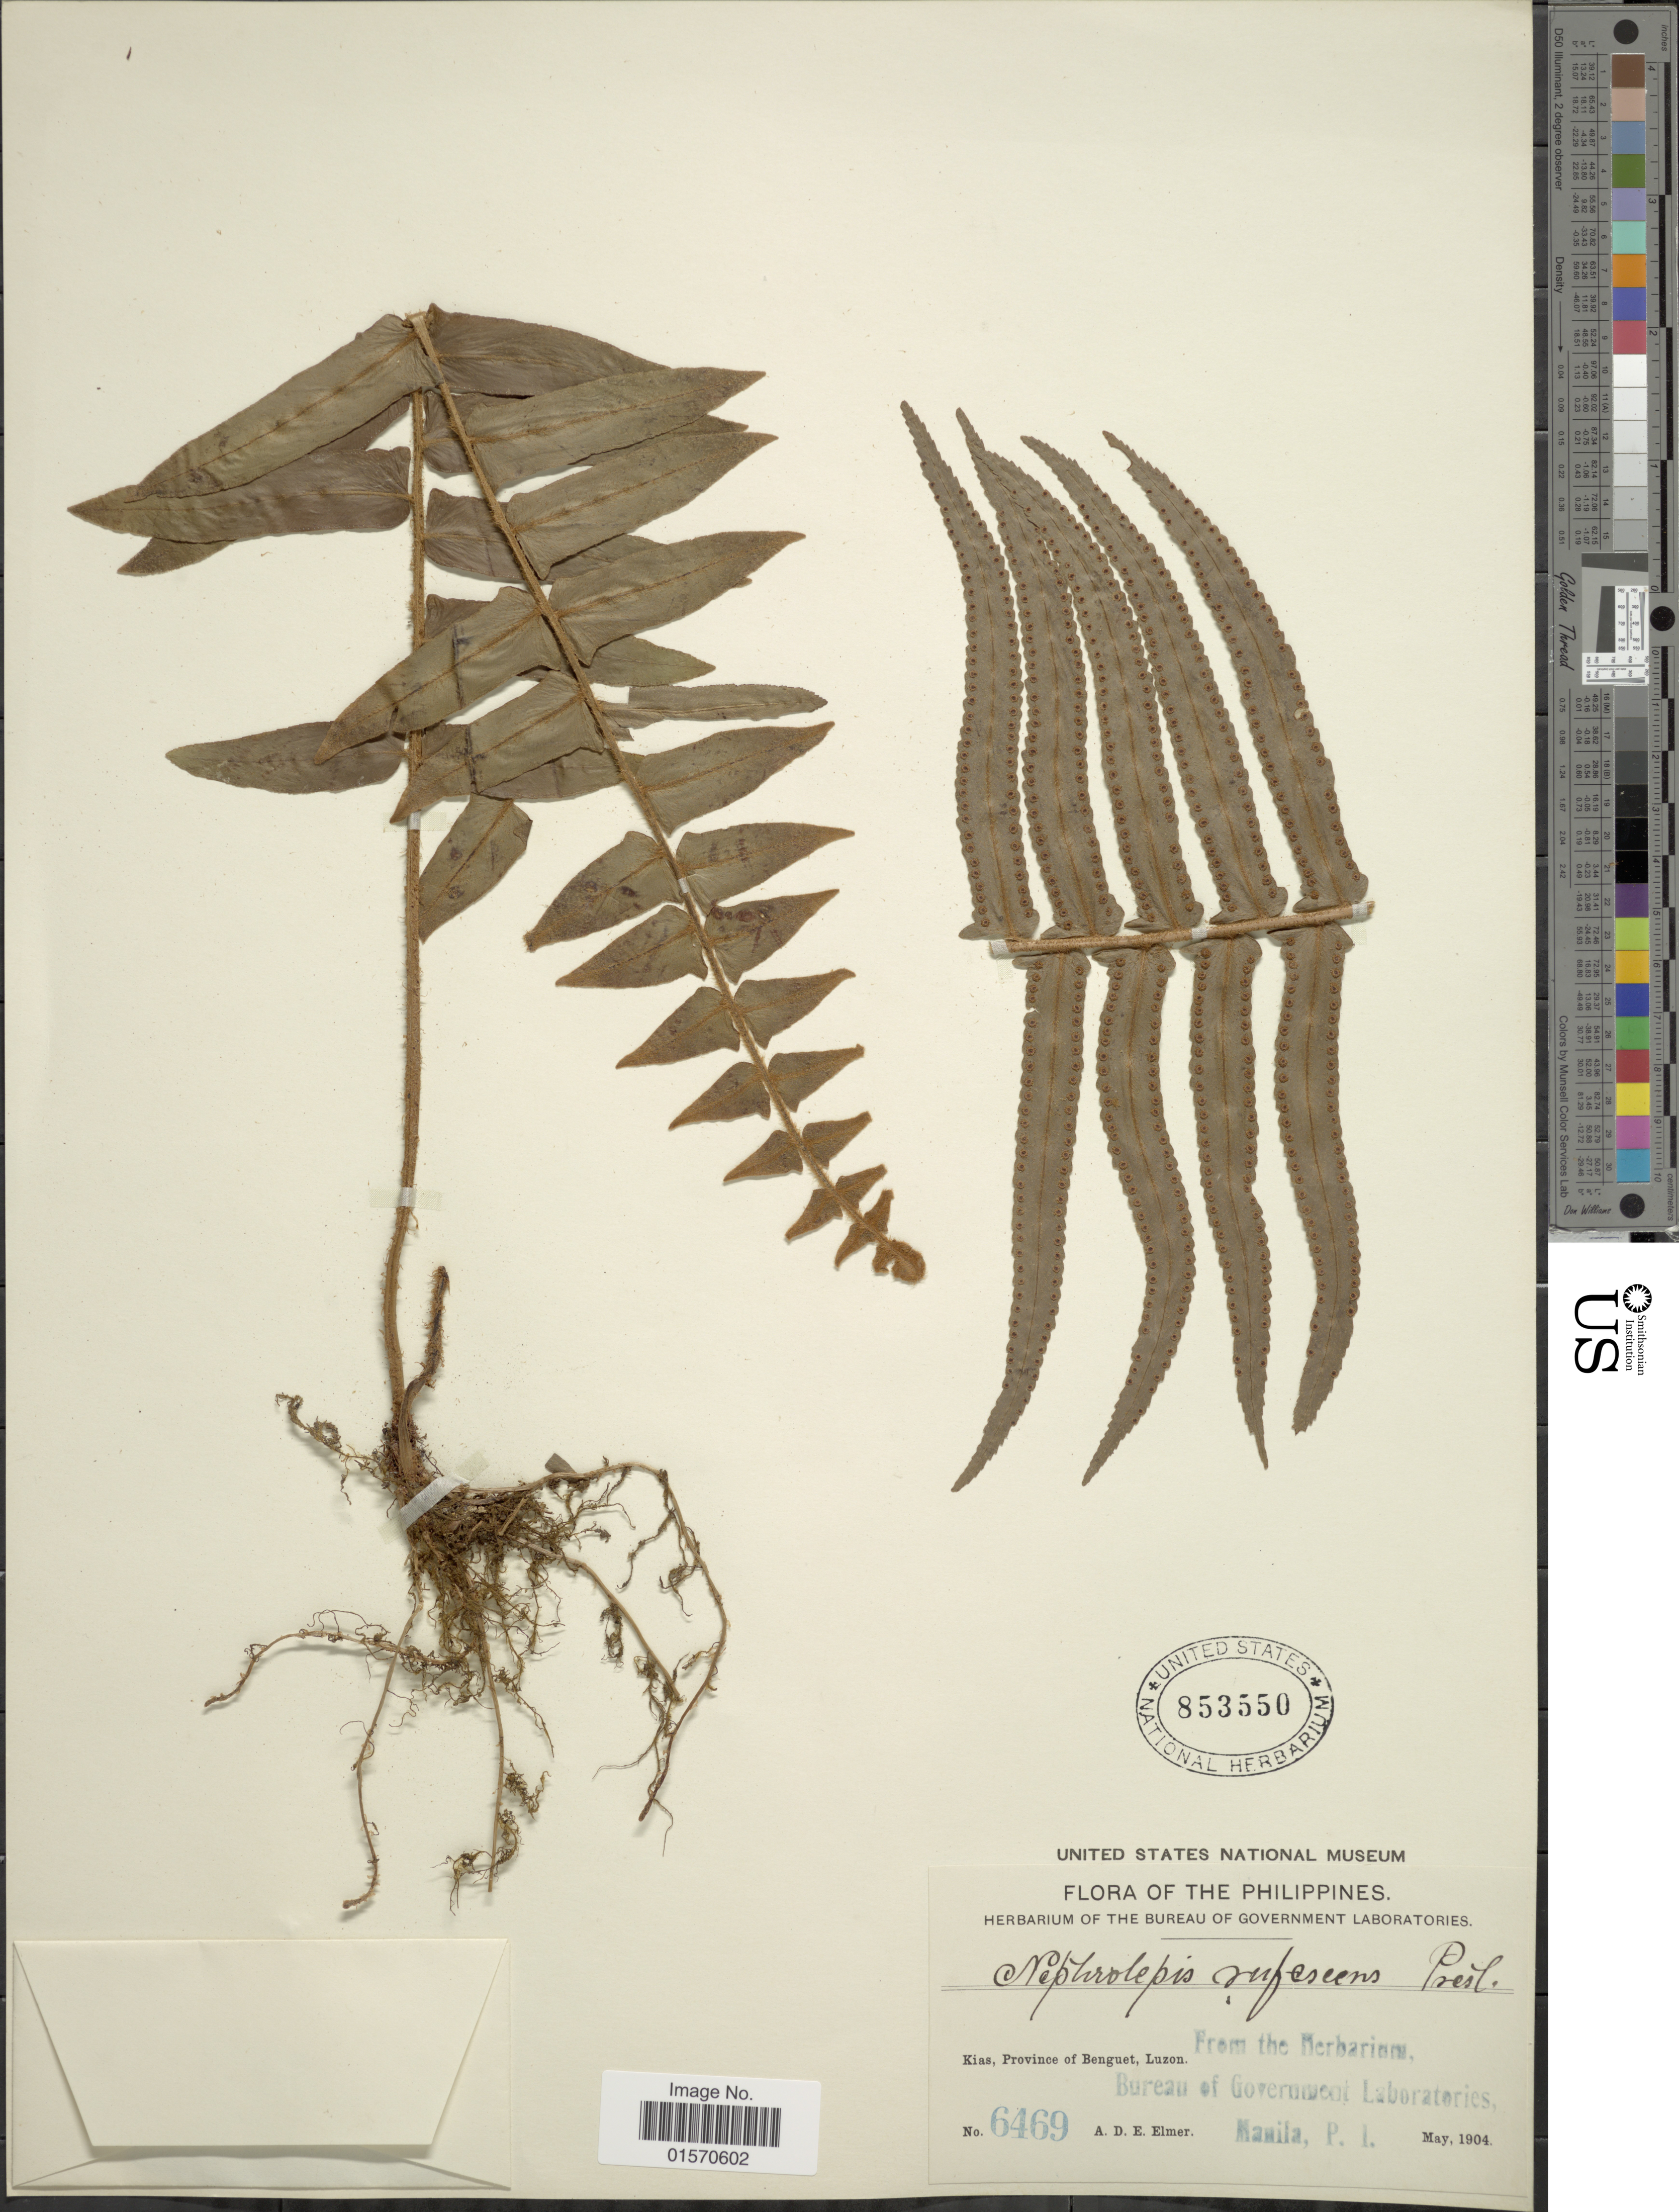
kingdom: Plantae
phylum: Tracheophyta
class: Polypodiopsida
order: Polypodiales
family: Nephrolepidaceae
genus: Nephrolepis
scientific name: Nephrolepis hirsutula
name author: (G. Forst.) C. Presl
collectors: A. D. E. Elmer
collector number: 6469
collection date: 1904-05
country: Philippines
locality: Kias, Province of Benguet, Luzon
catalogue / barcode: US 853550